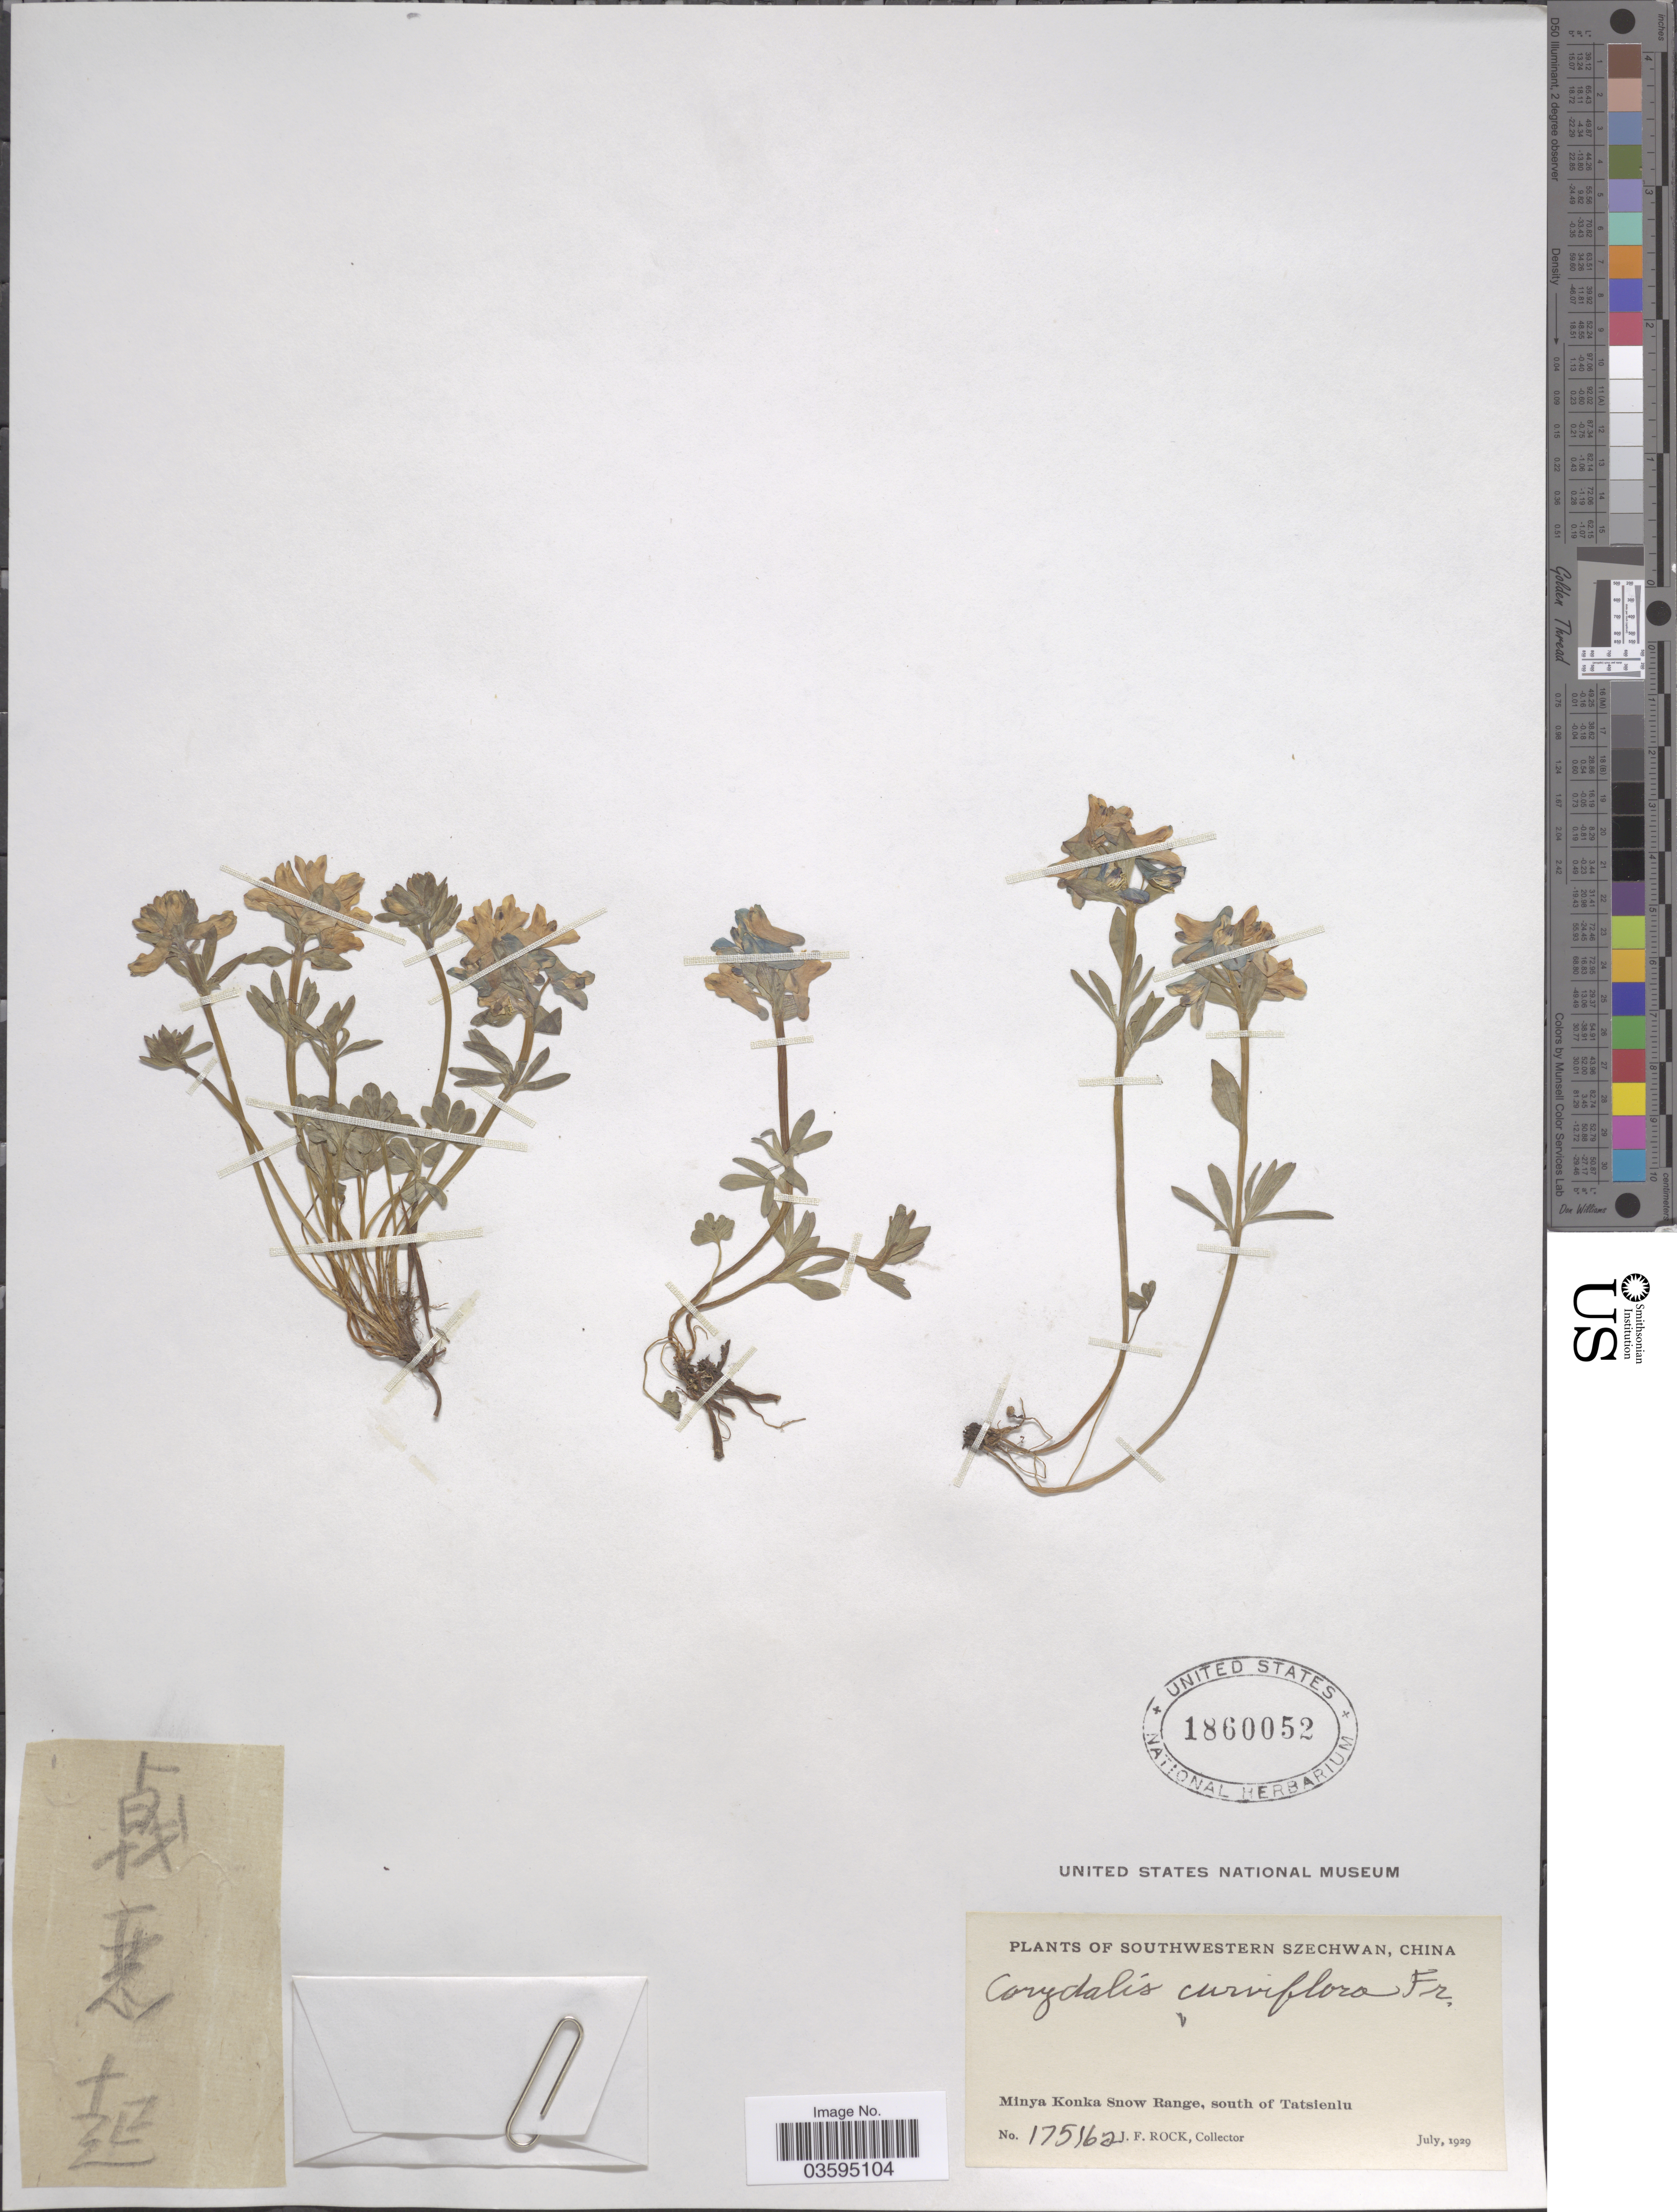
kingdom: Plantae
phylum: Tracheophyta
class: Magnoliopsida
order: Ranunculales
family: Papaveraceae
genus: Corydalis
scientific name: Corydalis curviflora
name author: Maxim. ex Hemsl.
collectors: J. Rock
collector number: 175162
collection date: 1929-07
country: China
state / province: Sichuan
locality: Southwestern Szechwan. Minya Konka Snow Range, south of Tatsienlu.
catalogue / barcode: US 1860052